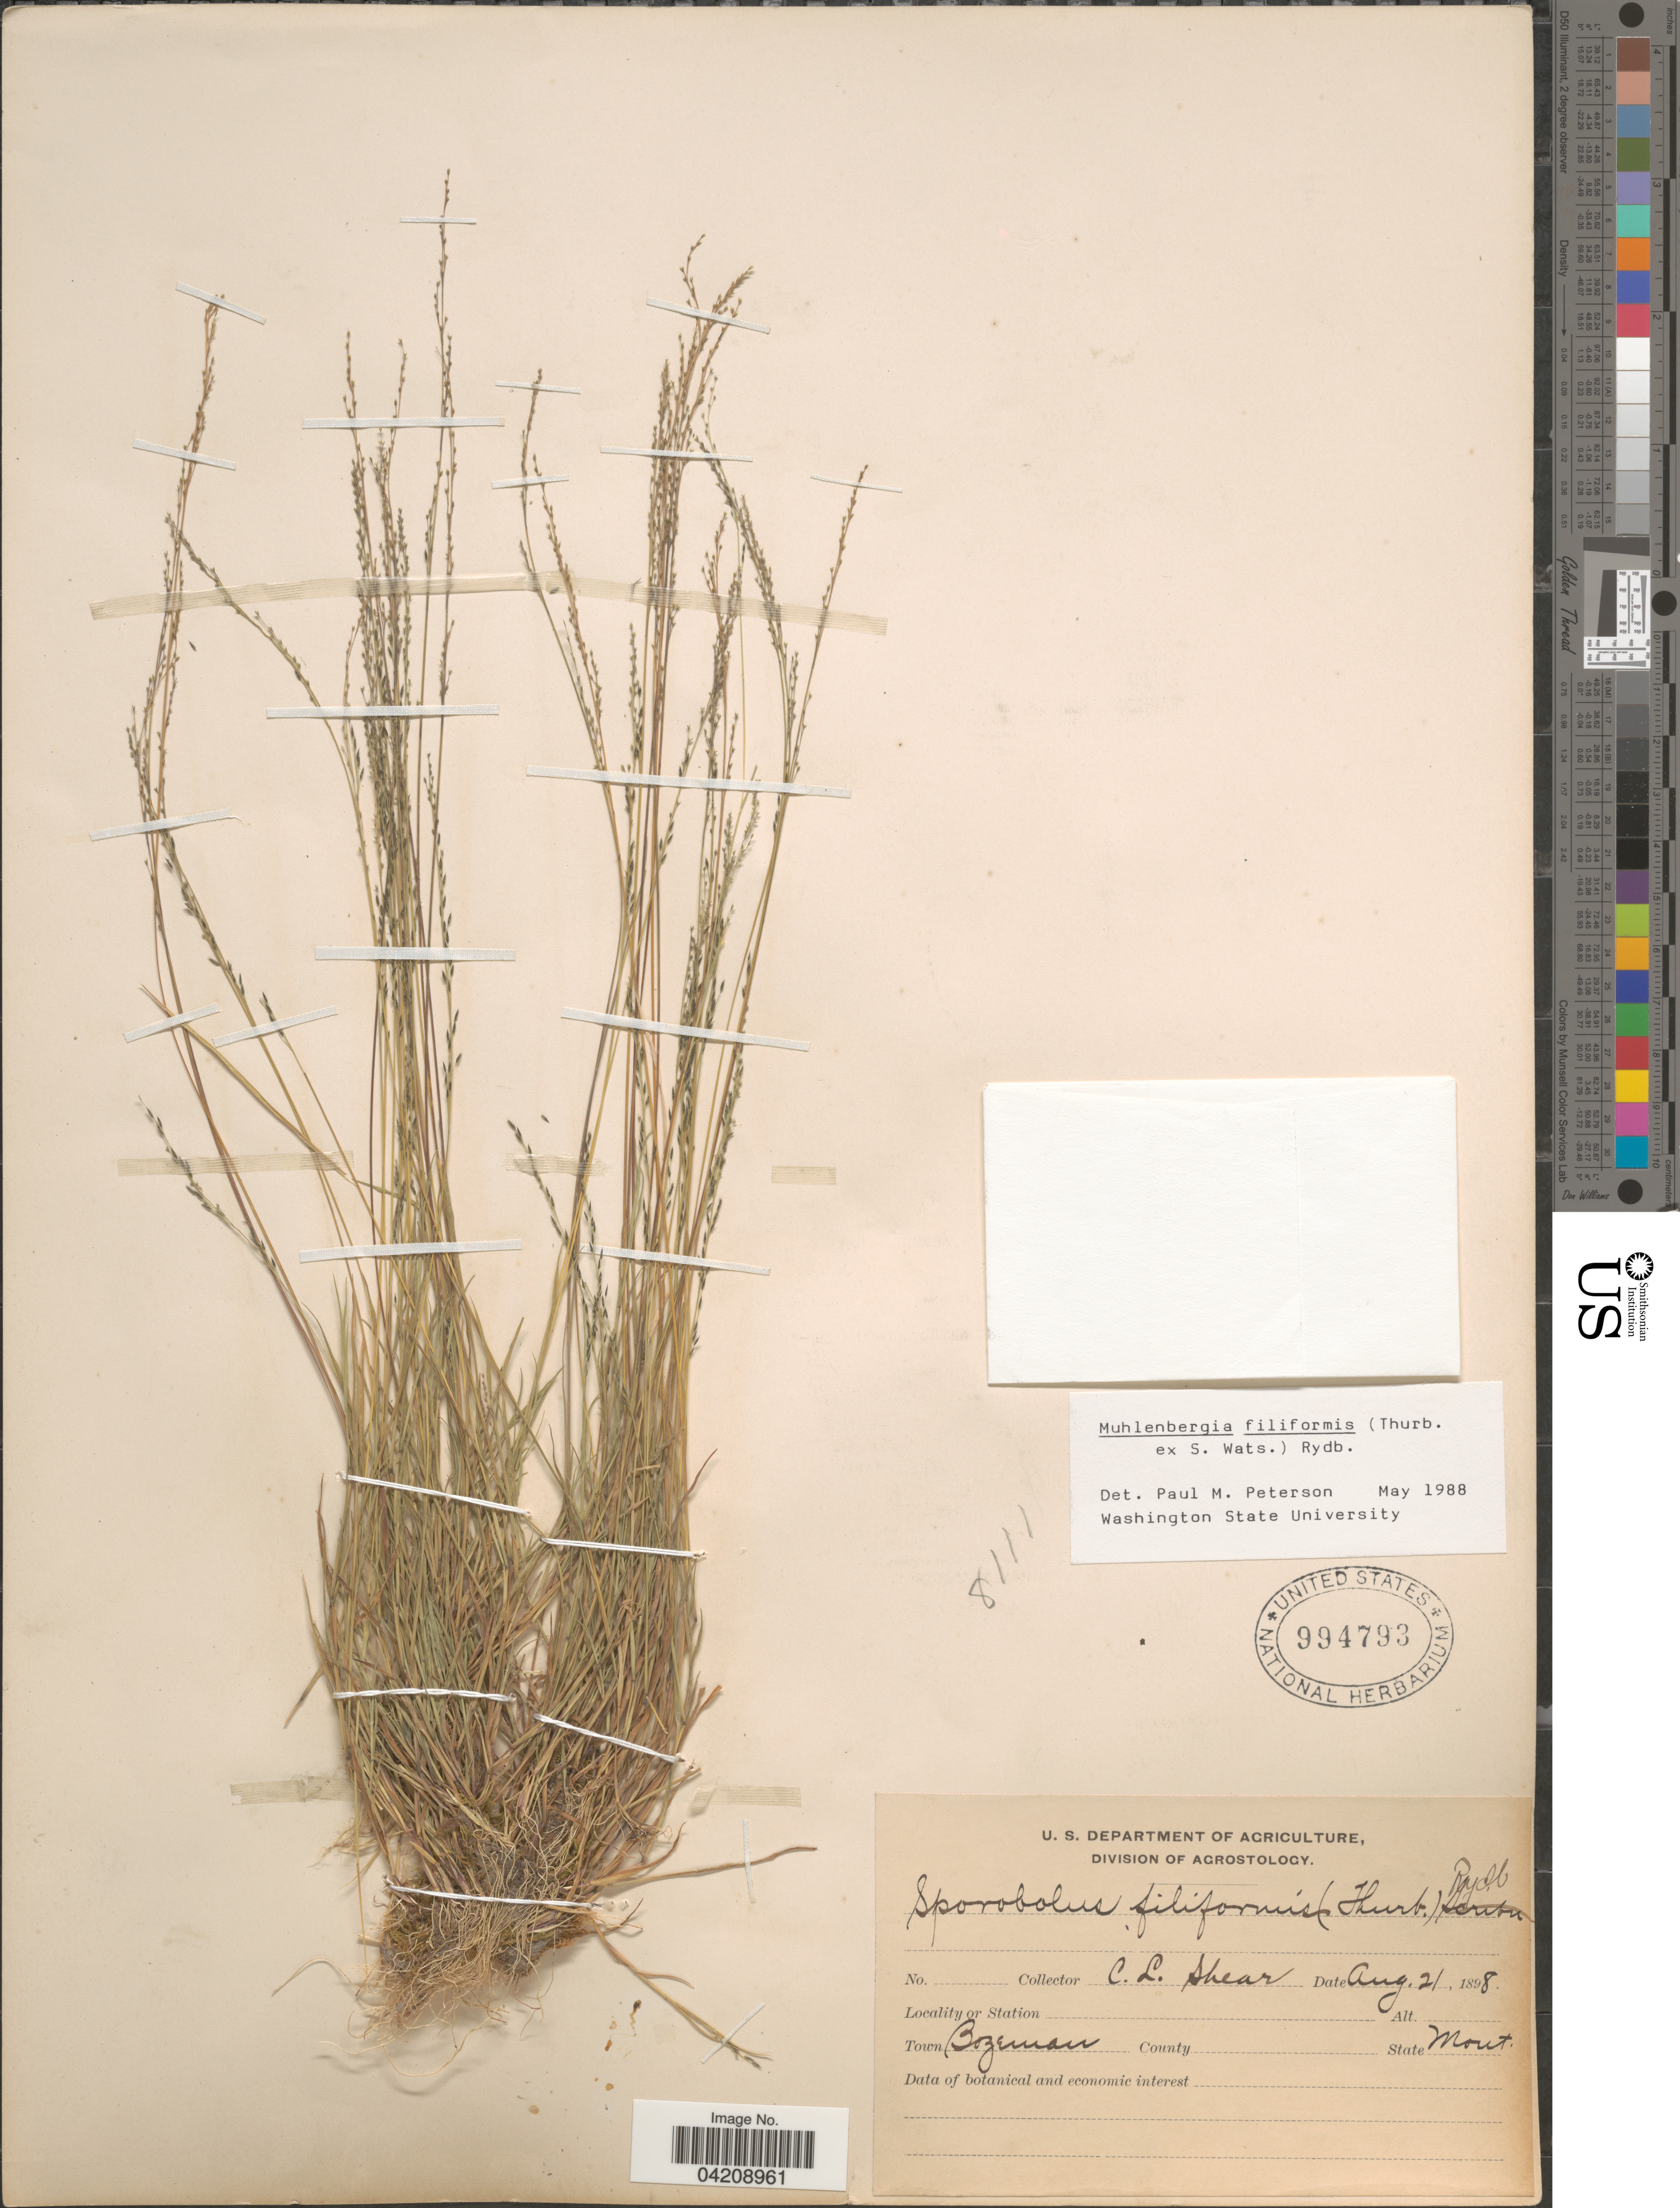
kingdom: Plantae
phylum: Tracheophyta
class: Liliopsida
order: Poales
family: Poaceae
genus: Muhlenbergia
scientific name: Muhlenbergia filiformis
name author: (Thurb. ex S. Watson) Rydb.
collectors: C. L. Shear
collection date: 1898-08-21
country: United States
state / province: Montana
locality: Town Bozeman.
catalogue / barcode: US 994793